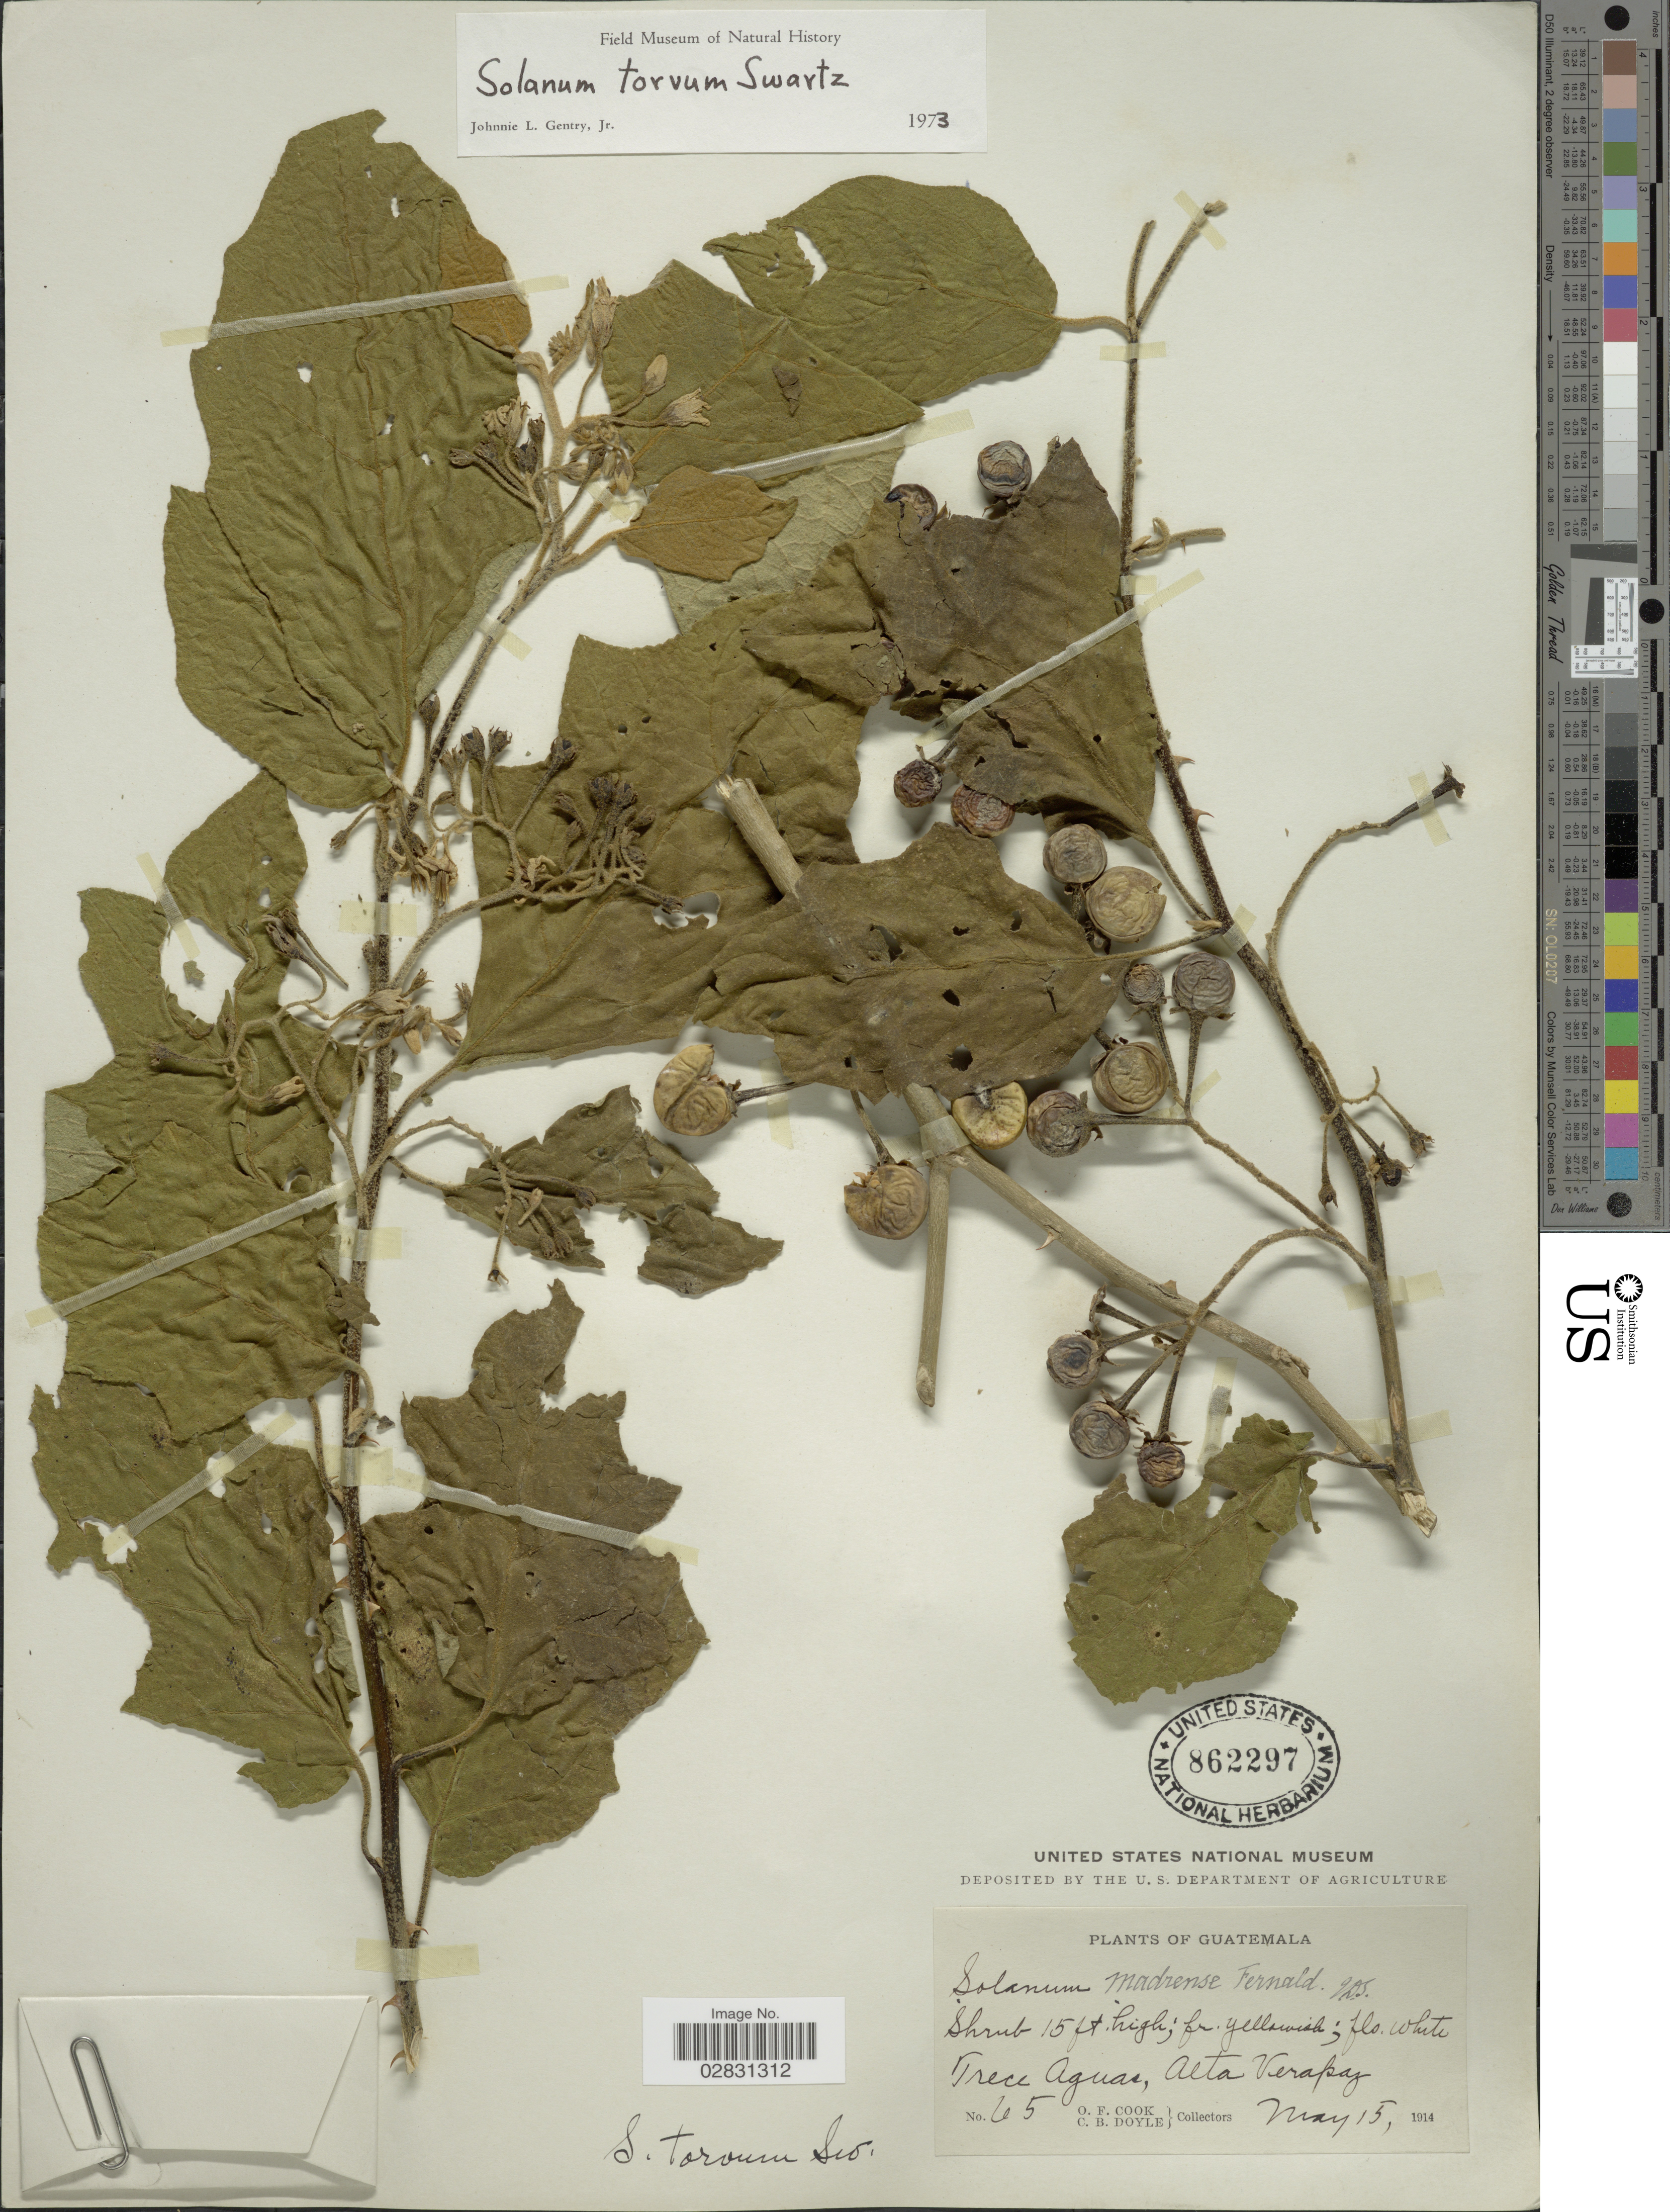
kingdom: Plantae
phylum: Tracheophyta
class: Magnoliopsida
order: Solanales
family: Solanaceae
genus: Solanum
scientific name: Solanum torvum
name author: Sw.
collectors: O. F. Cook & C. Doyle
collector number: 65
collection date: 1914-05-15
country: Guatemala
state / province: Alta Verapaz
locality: Trece Aguas, Alta Verapaz.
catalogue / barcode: US 862297